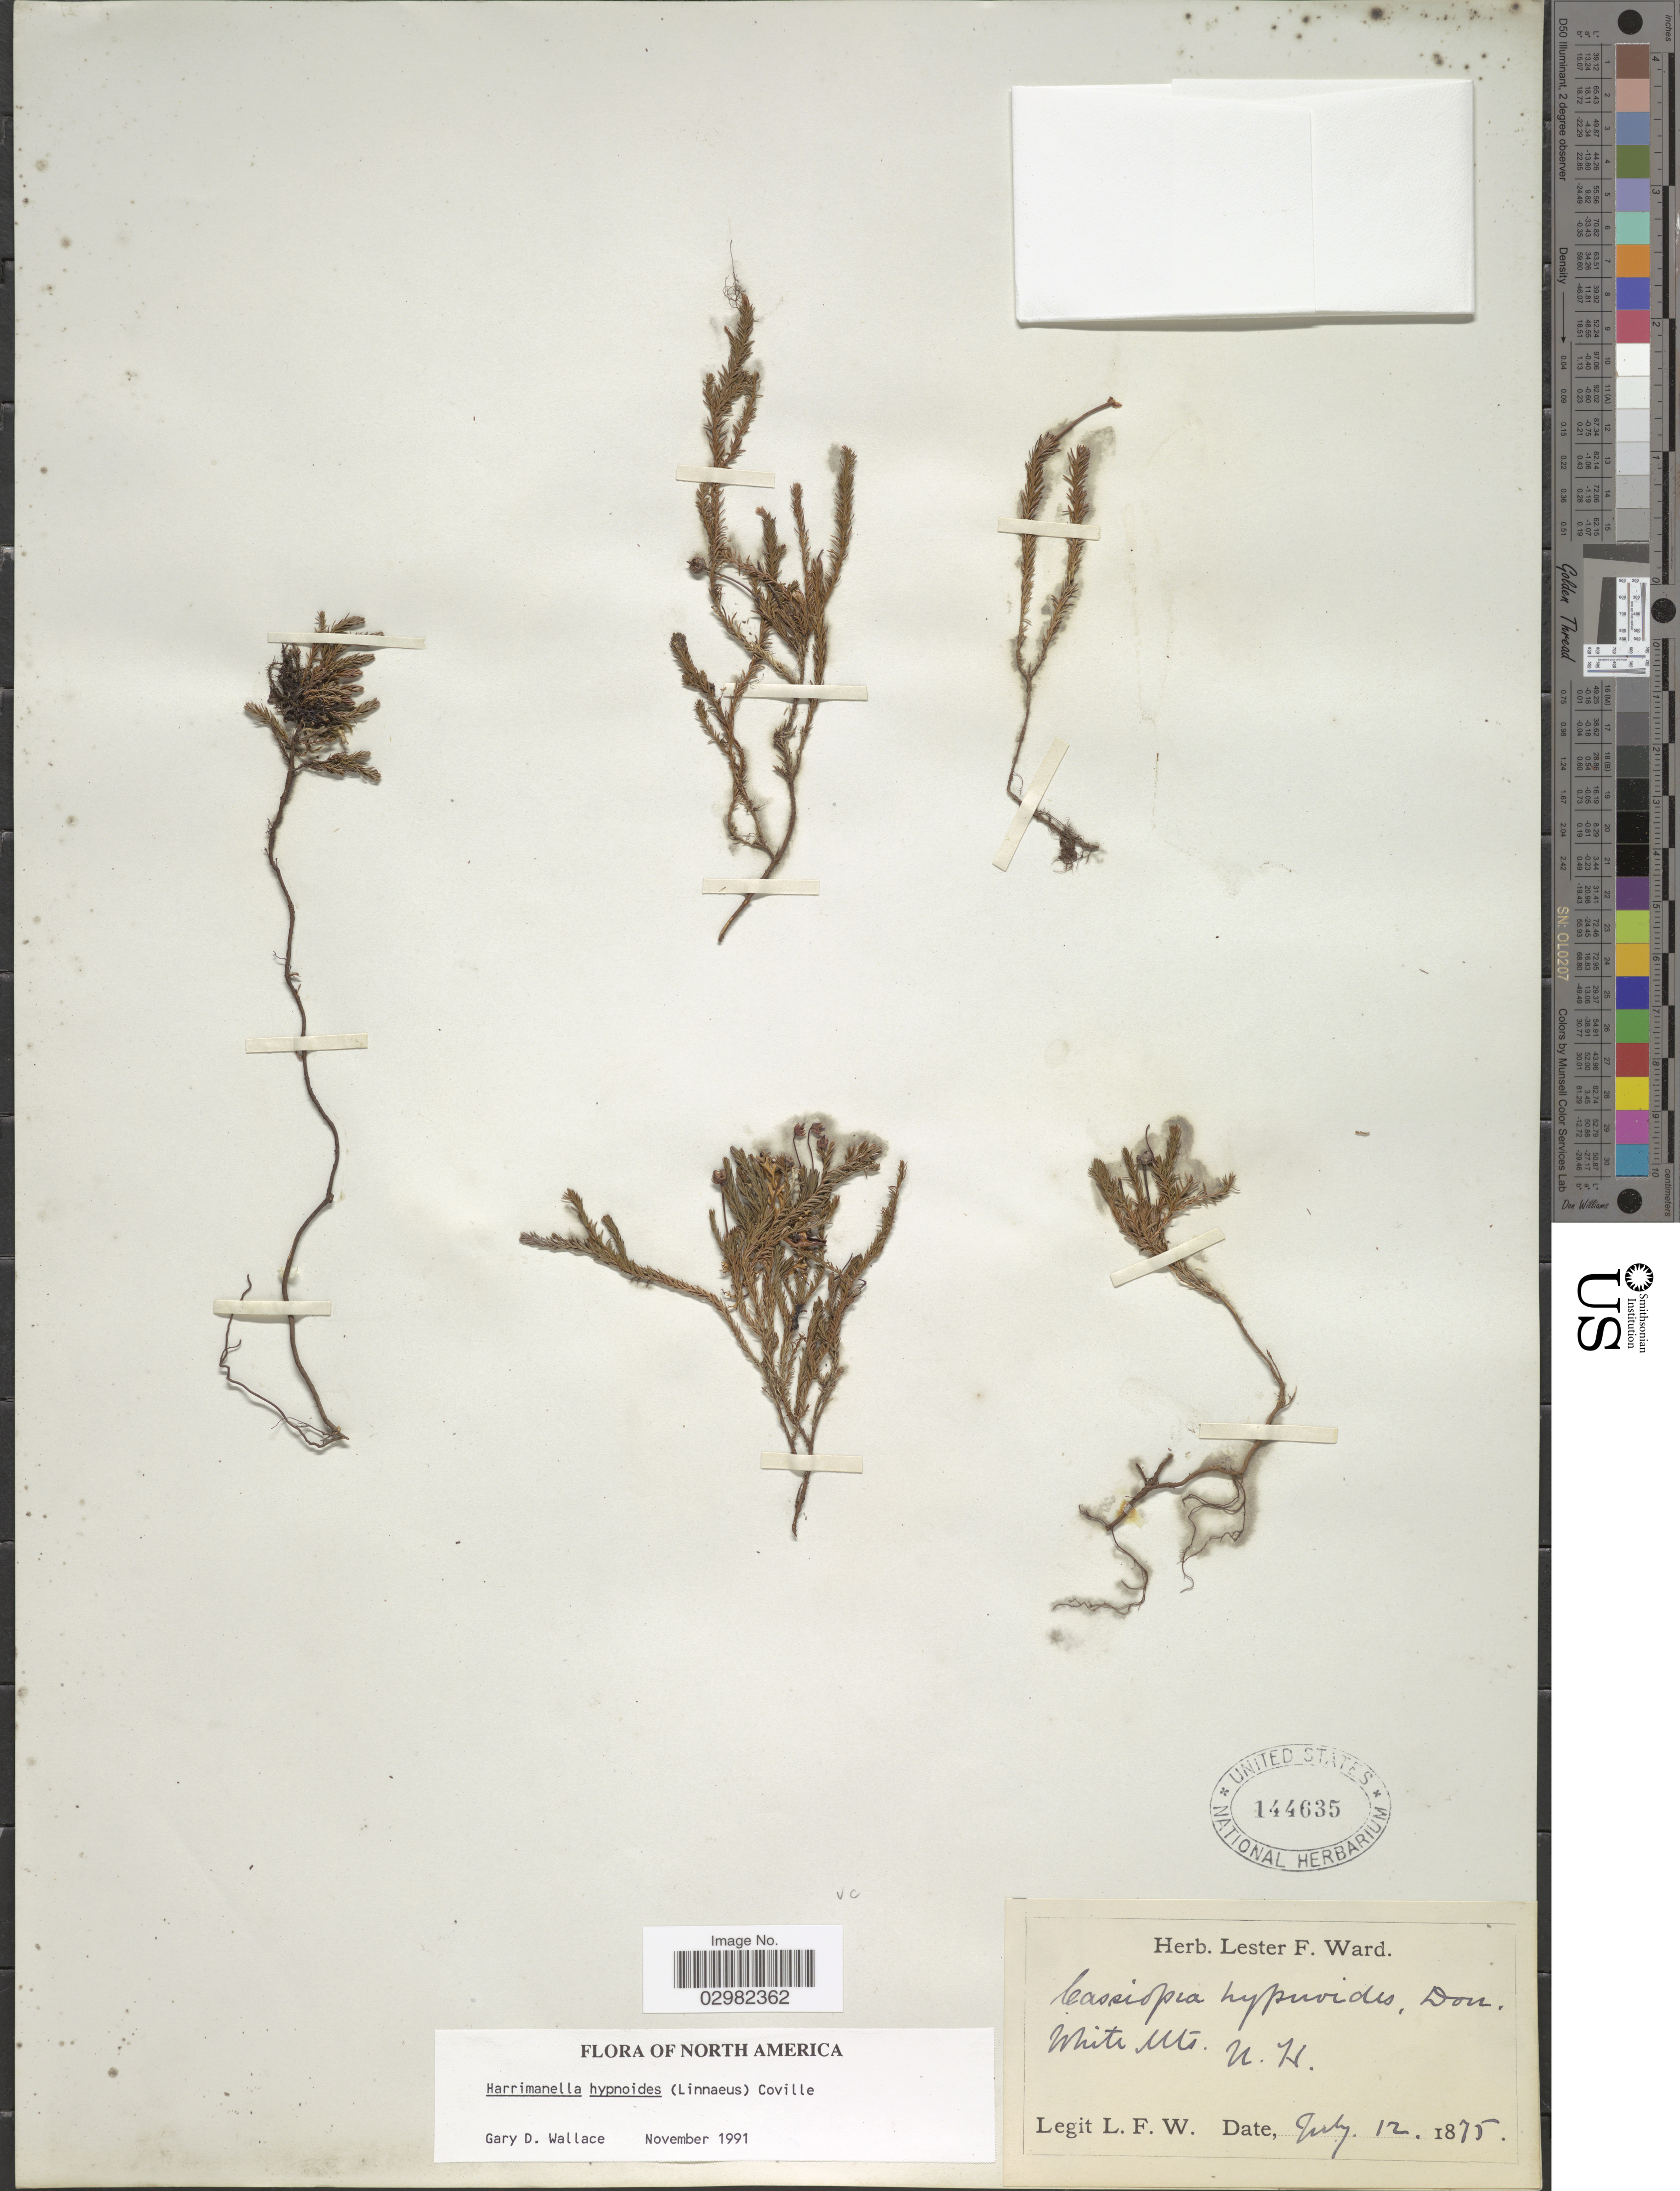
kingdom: Plantae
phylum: Tracheophyta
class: Magnoliopsida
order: Ericales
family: Ericaceae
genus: Harrimanella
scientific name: Harrimanella hypnoides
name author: (L.) Coville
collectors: L. F. Ward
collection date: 1875-07-12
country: United States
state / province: New Hampshire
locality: White Mts.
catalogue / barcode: US 144635